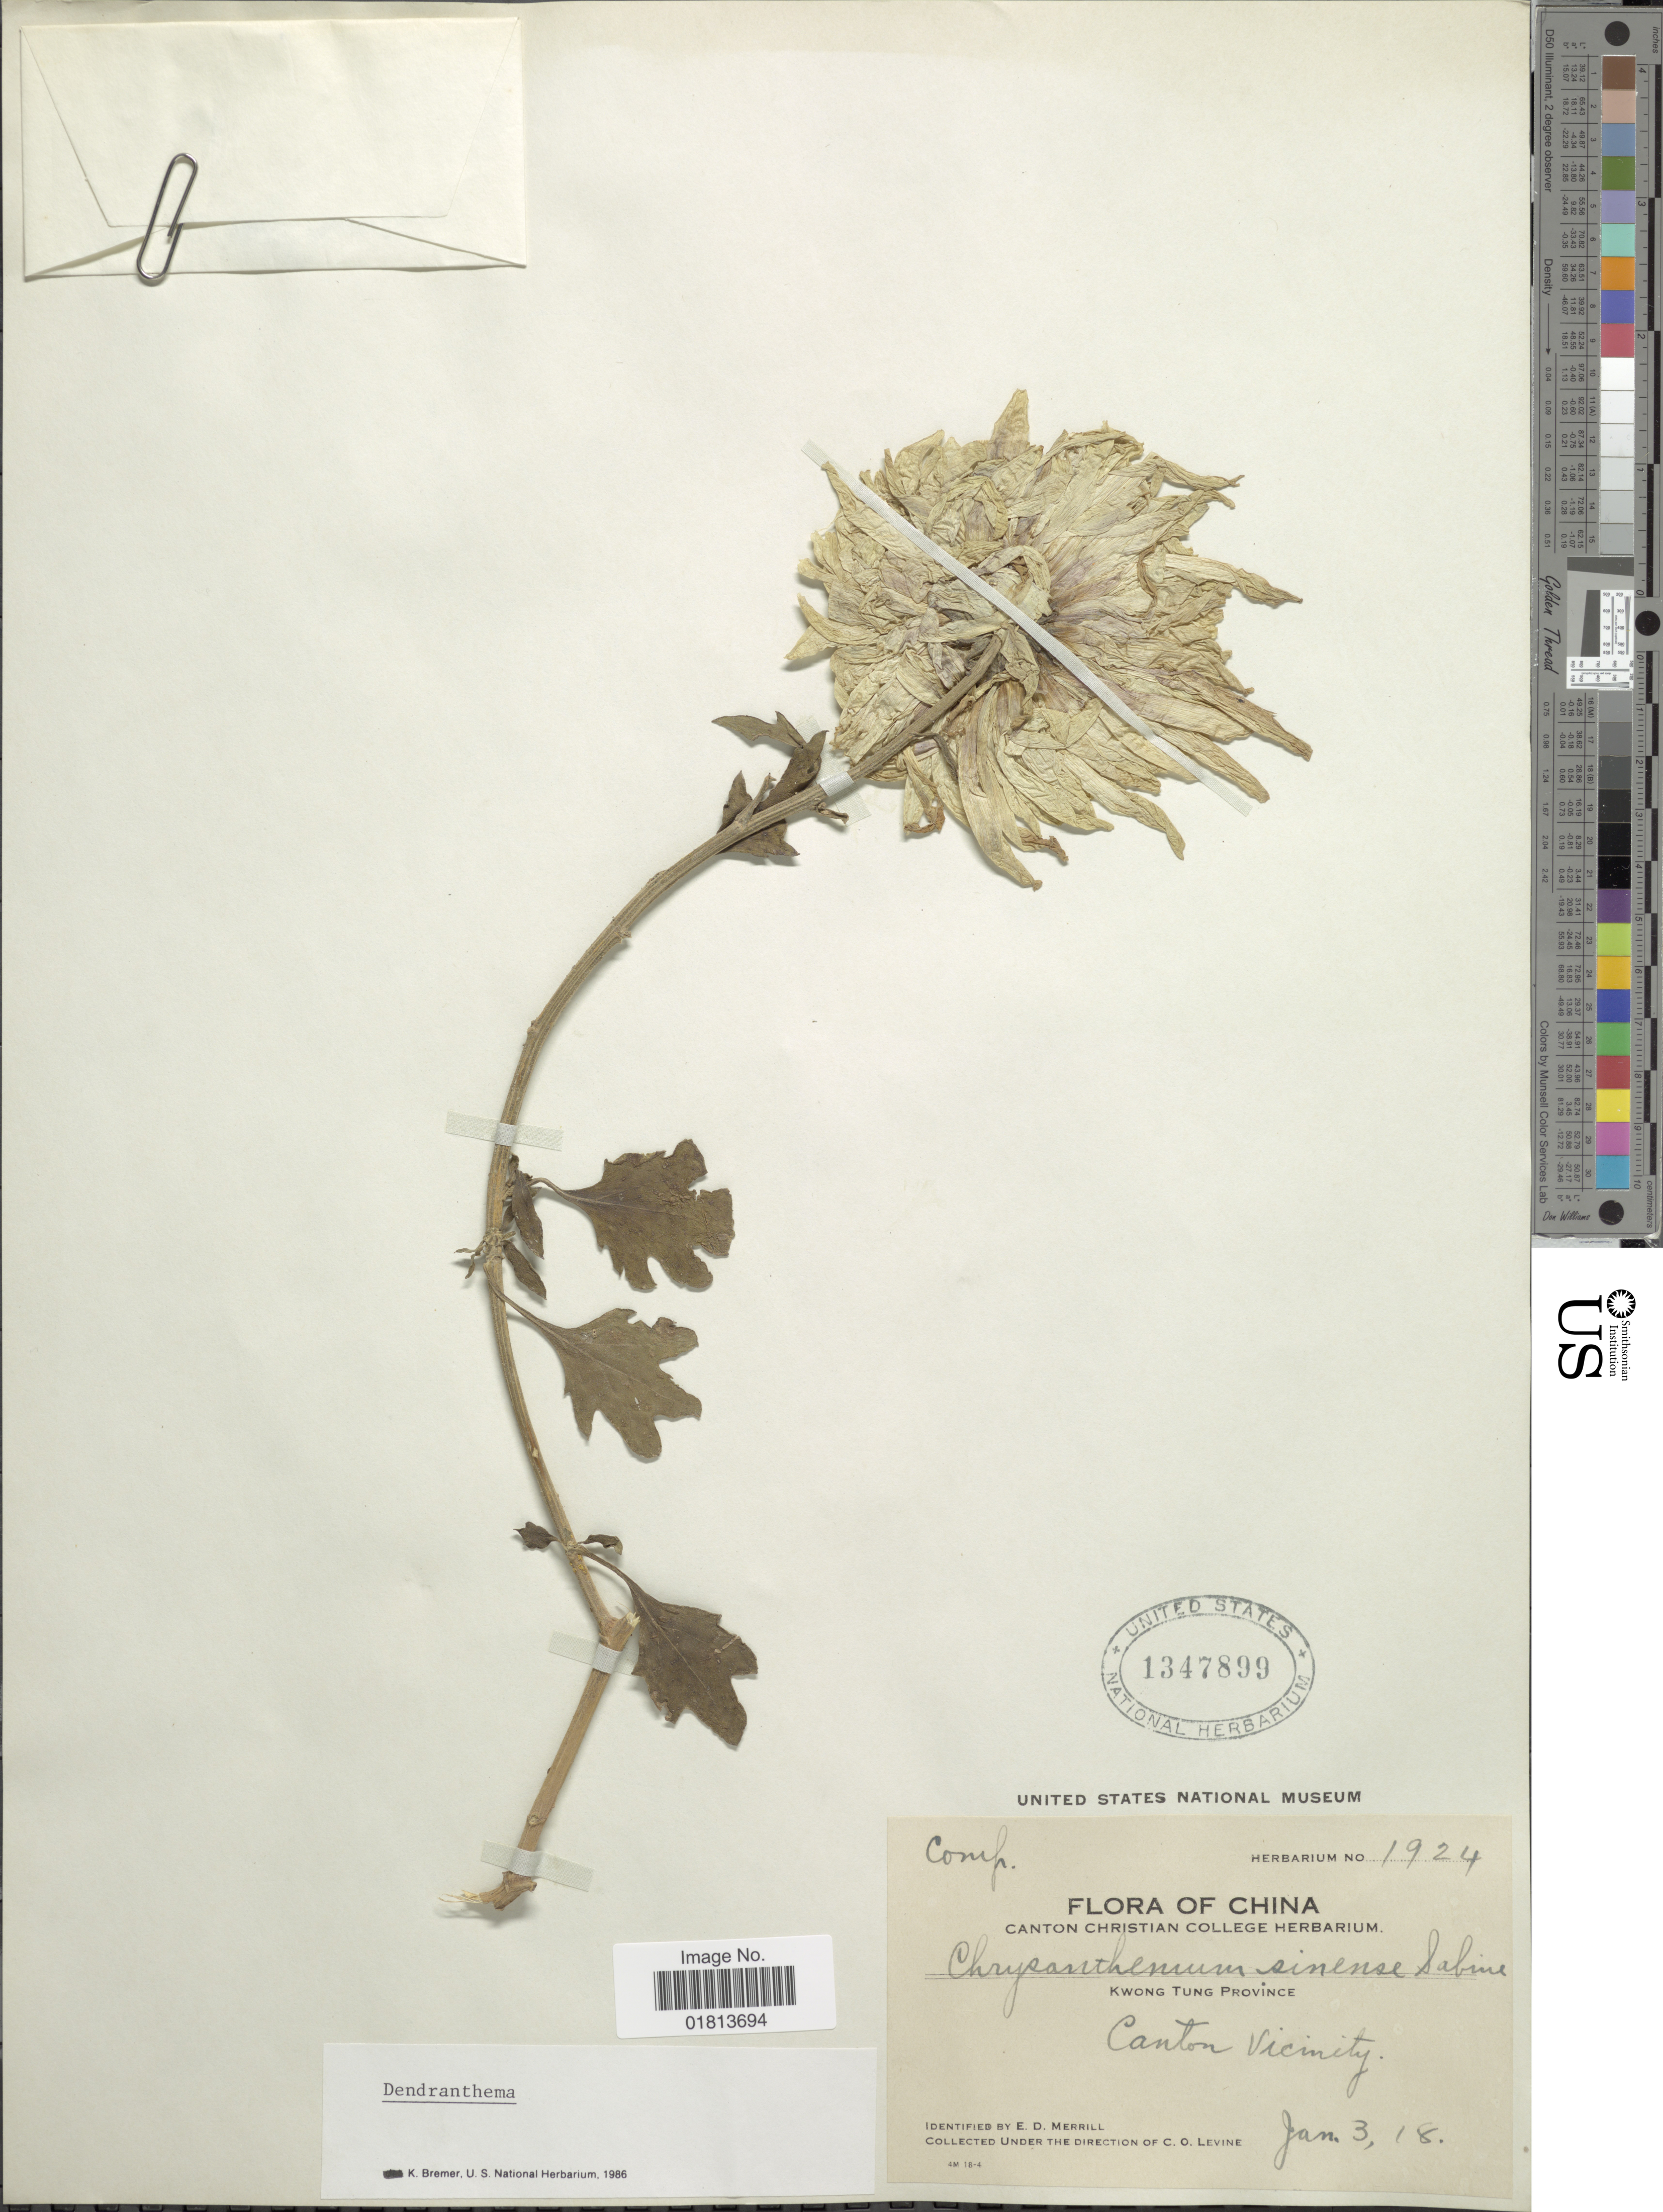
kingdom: Plantae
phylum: Tracheophyta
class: Magnoliopsida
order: Asterales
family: Asteraceae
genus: Dendranthema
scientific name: Dendranthema grandiflorum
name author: (Ramat.) Kitam.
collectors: E. D. Merrill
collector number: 1924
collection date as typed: Transcribed d/m/y: 3/1/18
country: China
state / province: Guangdong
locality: Kwong Tung Province, Canton Vicinity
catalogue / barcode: US 1347899